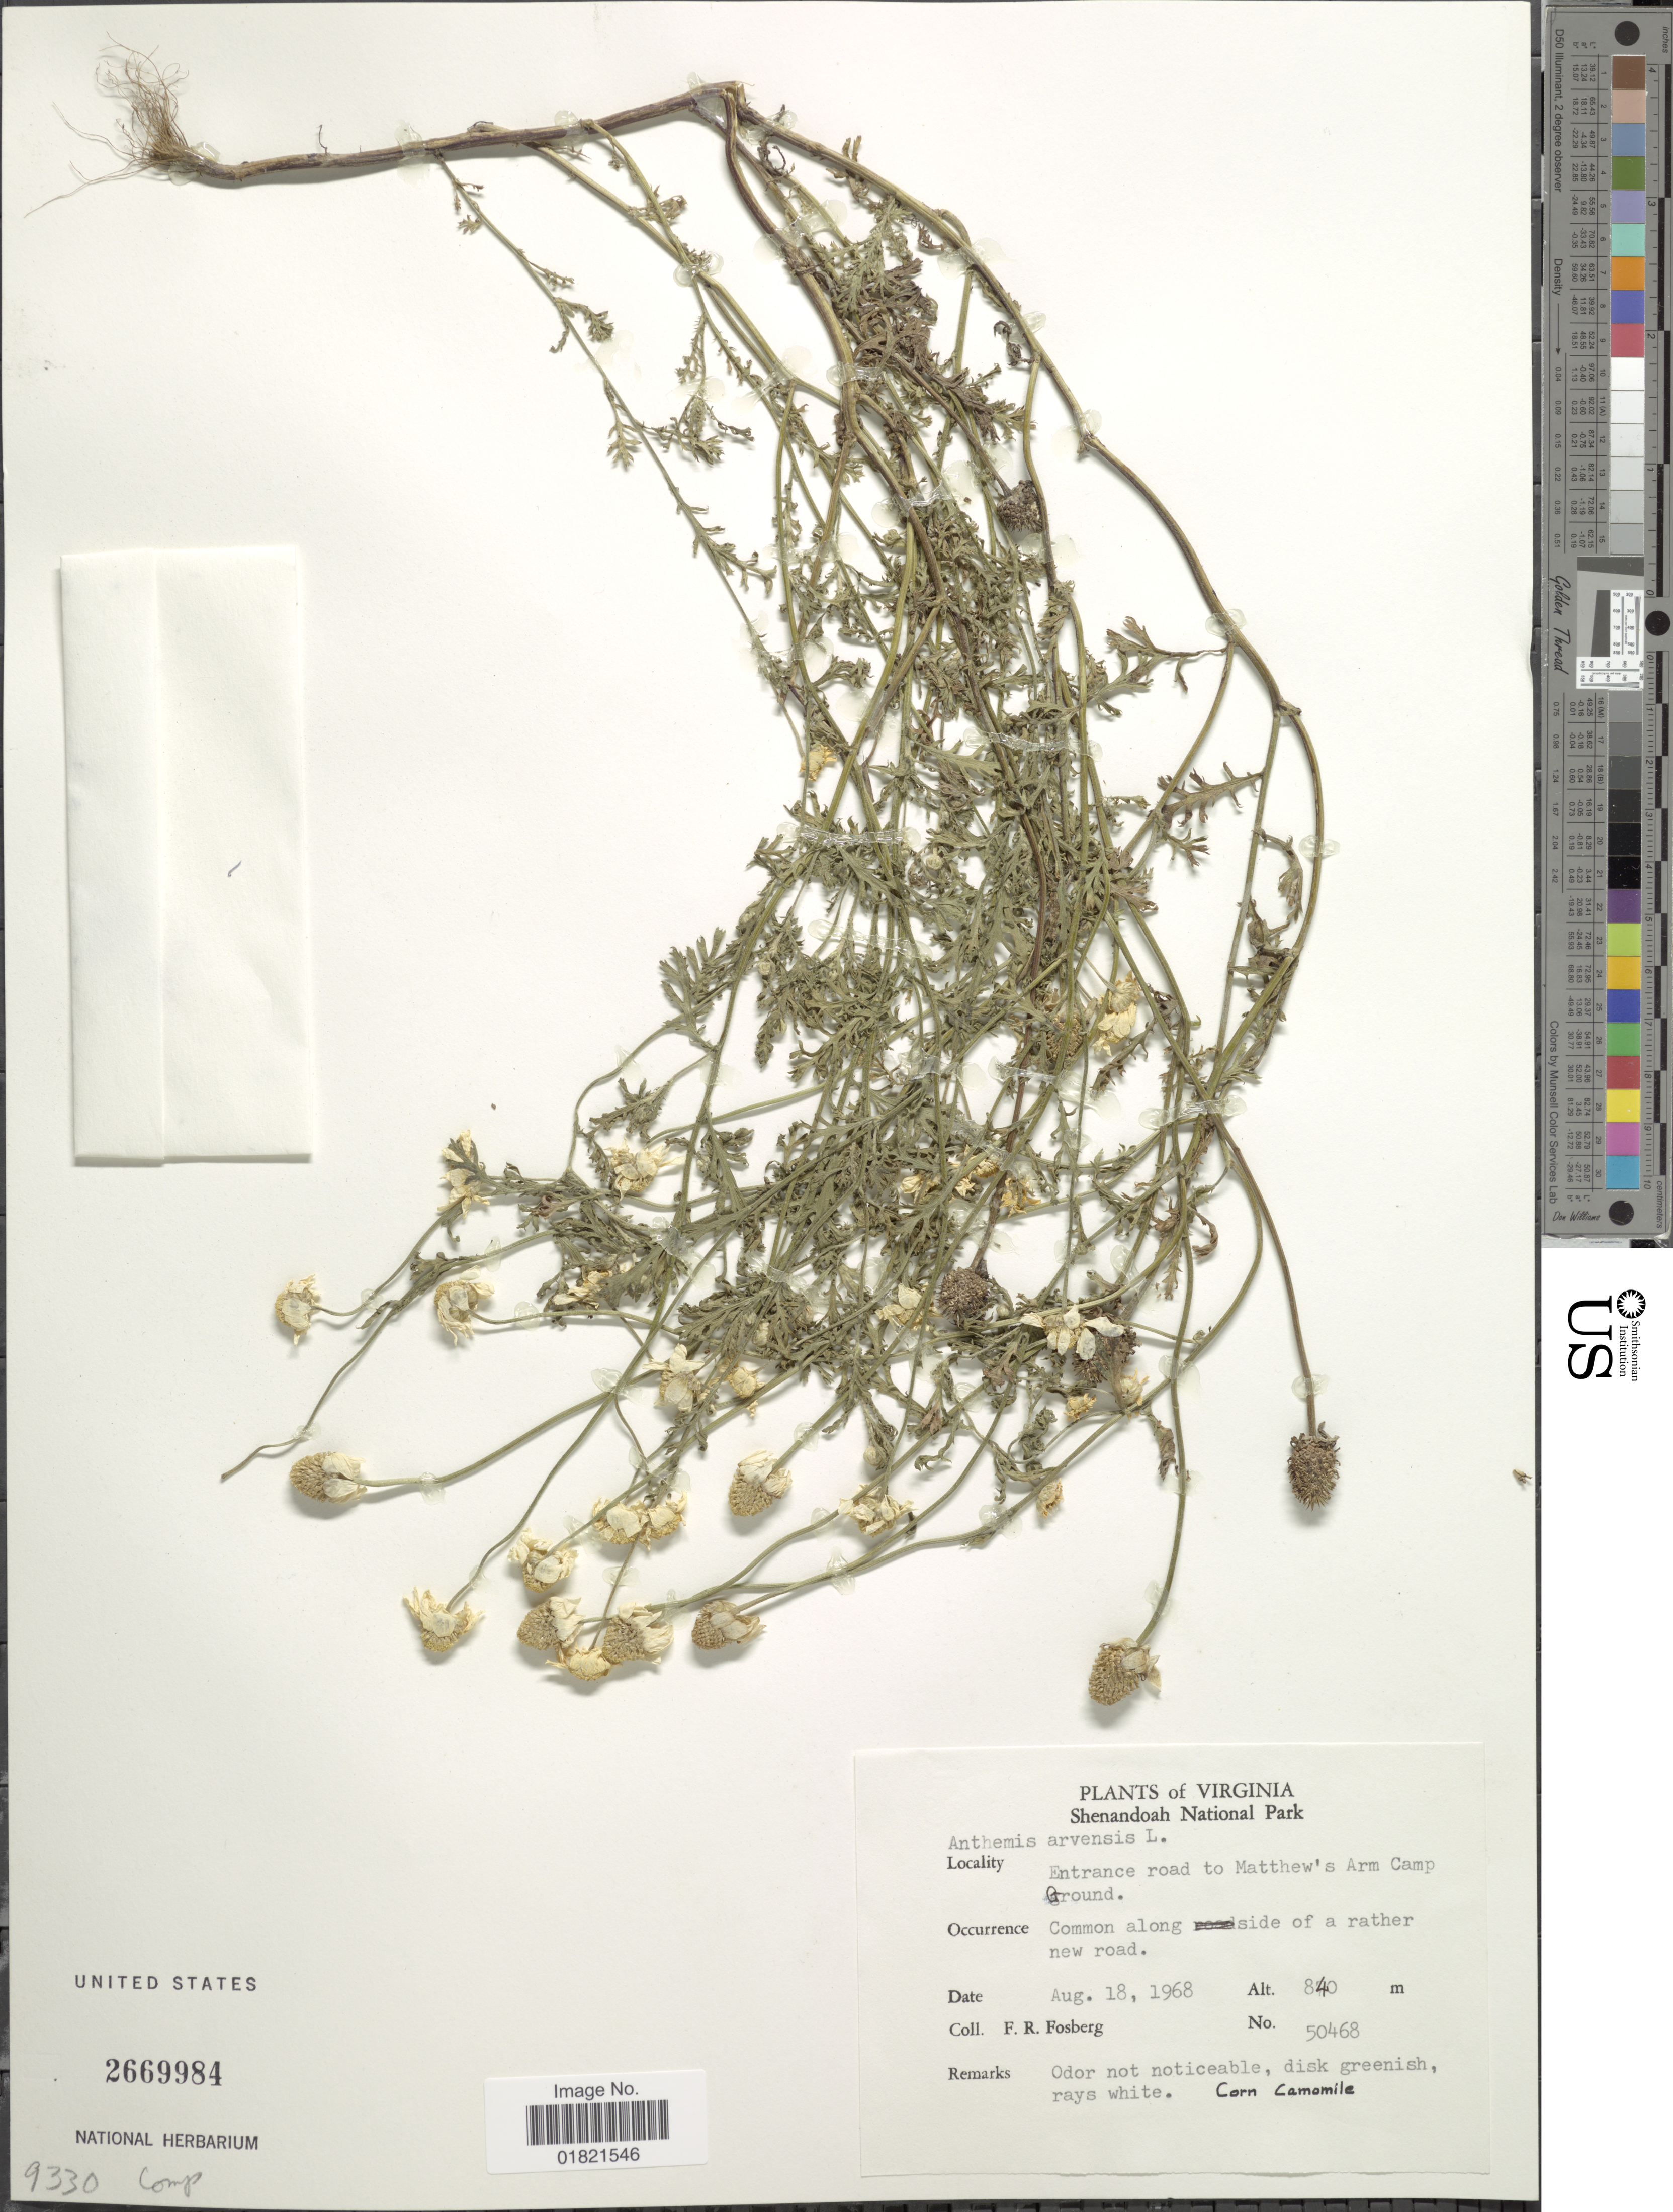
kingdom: Plantae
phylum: Tracheophyta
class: Magnoliopsida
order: Asterales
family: Asteraceae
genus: Anthemis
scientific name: Anthemis arvensis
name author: L.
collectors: F. R. Fosberg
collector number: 50468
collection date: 1968-08-18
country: United States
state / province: Virginia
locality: Shenandoah National Park, entrance road to Matthew's Arm Camp Ground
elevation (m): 840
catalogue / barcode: US 2669984